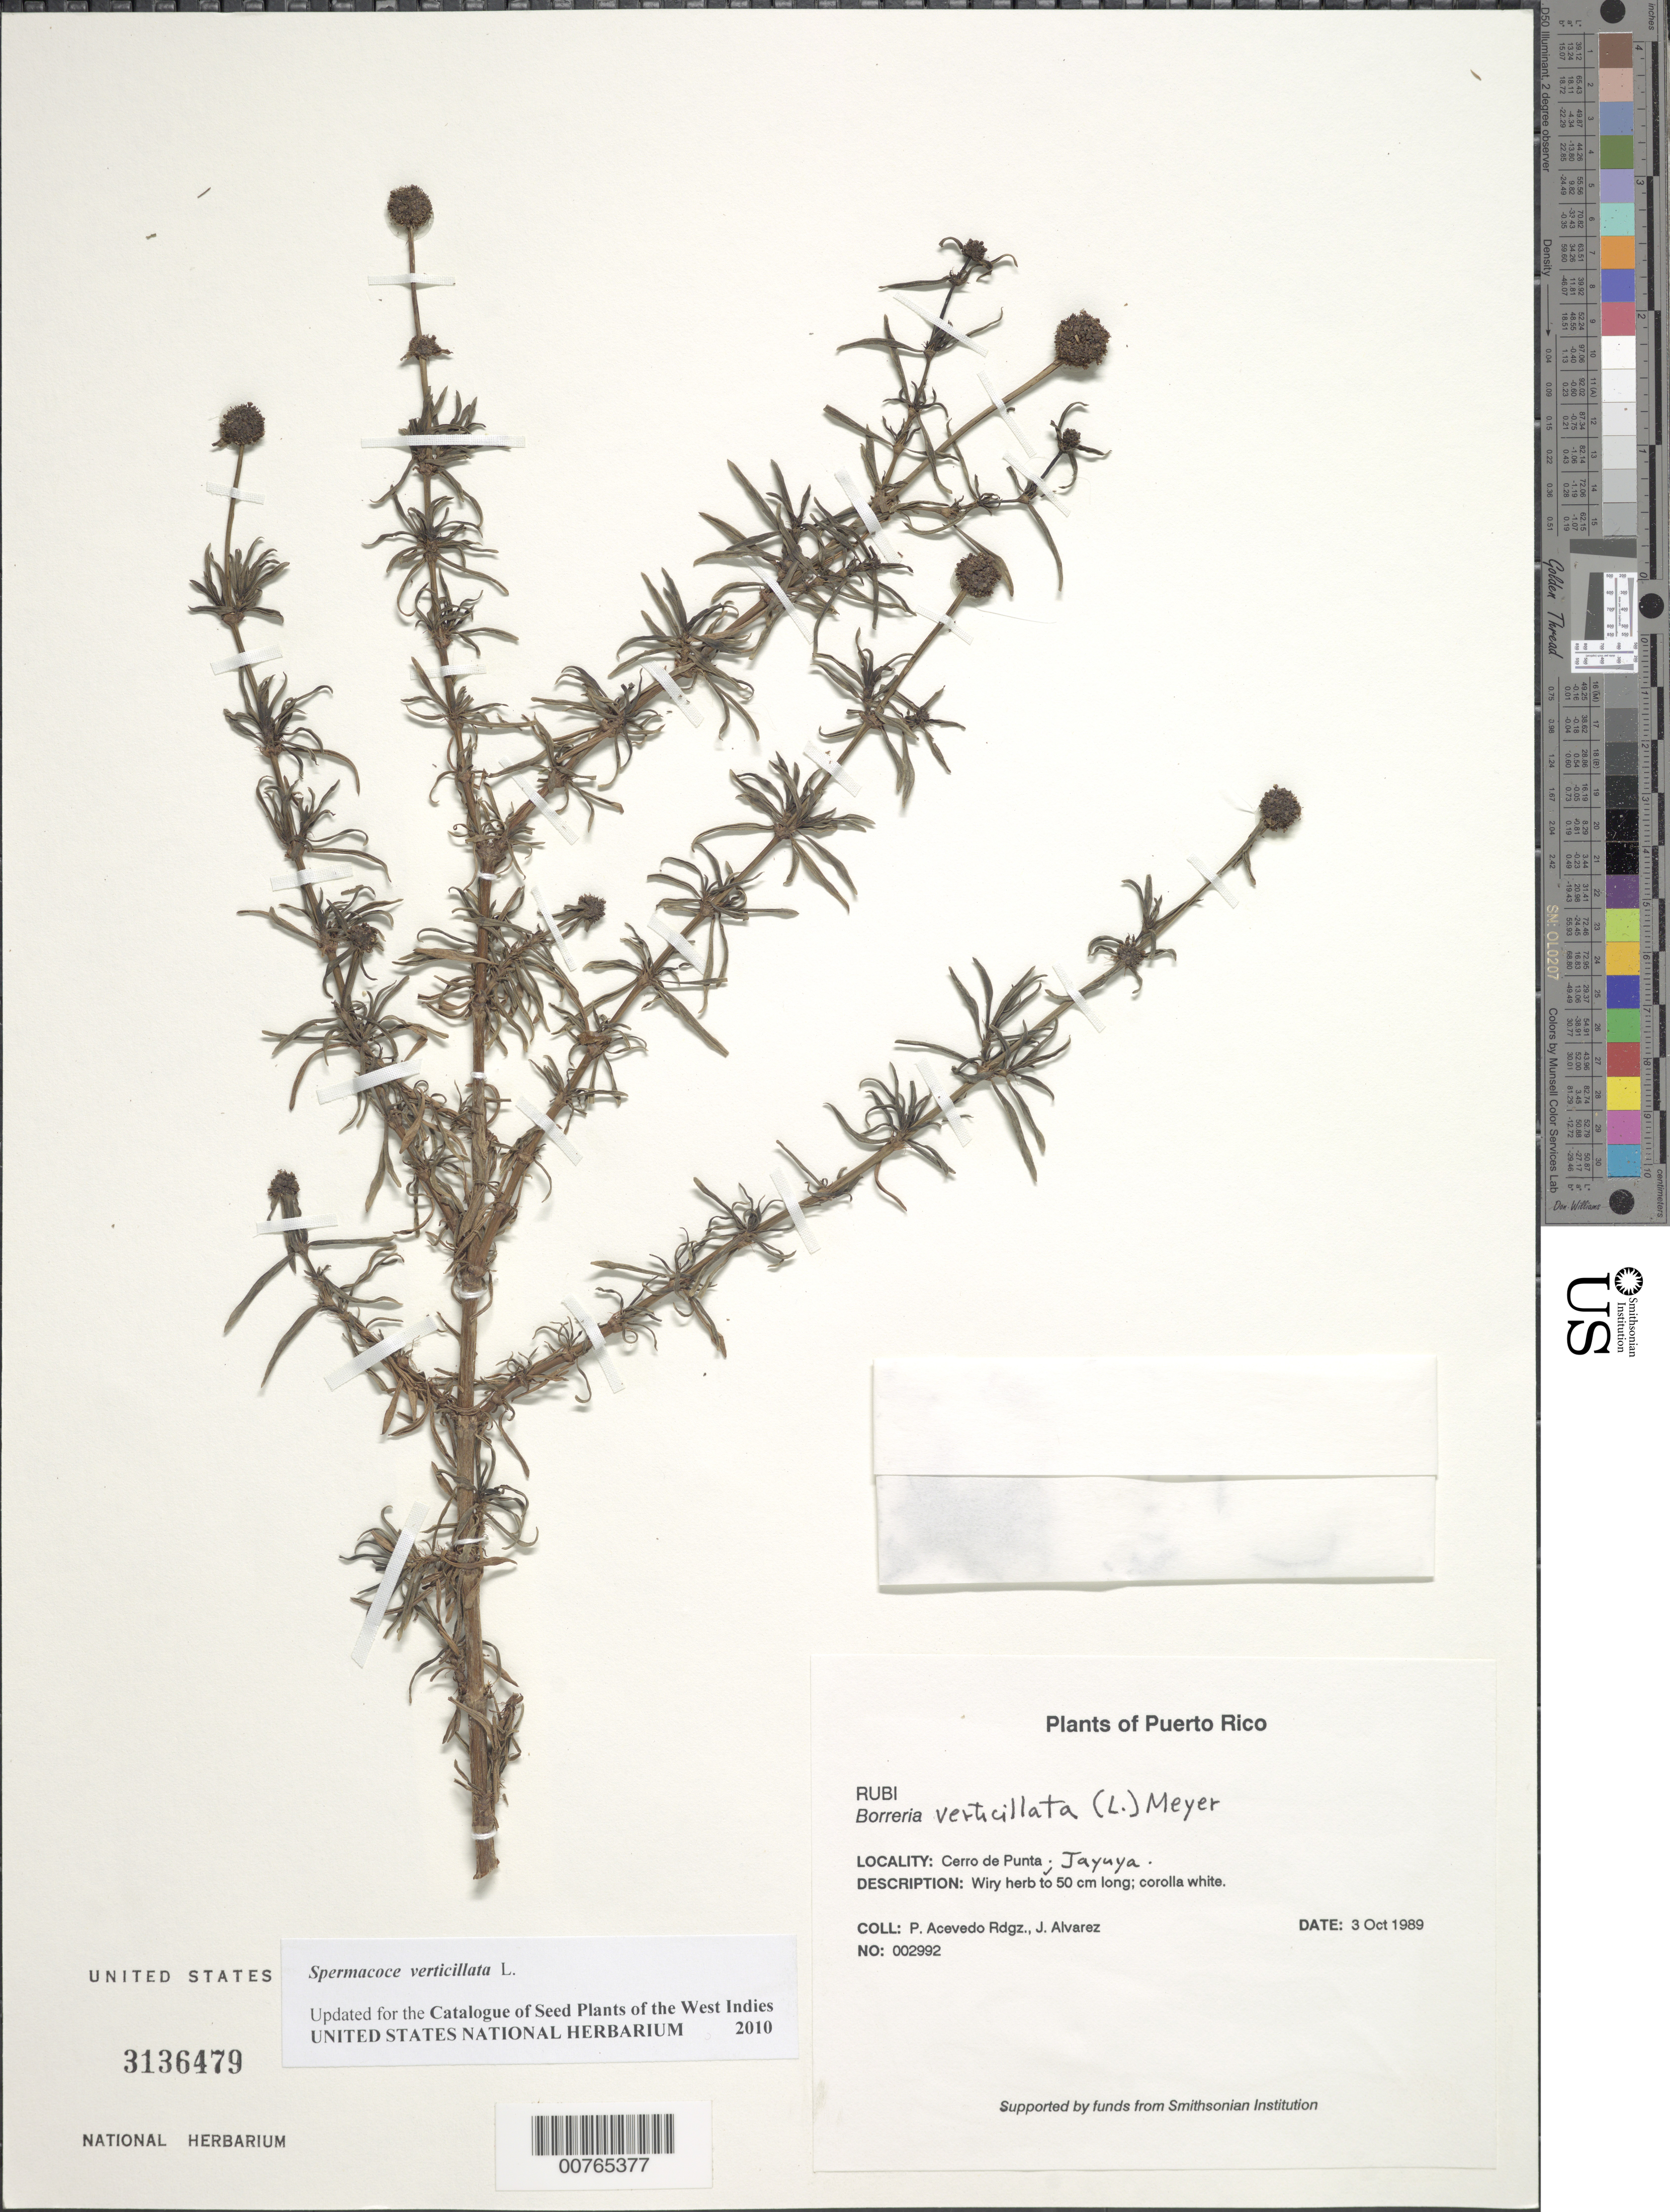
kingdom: Plantae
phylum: Tracheophyta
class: Magnoliopsida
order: Gentianales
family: Rubiaceae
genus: Borreria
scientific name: Borreria verticillata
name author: (L.) G. Mey.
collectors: P. Acevedo-Rodr. & J. Alvarez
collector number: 2992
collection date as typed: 03 Oct 1989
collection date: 1989-10-03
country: Puerto Rico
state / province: Jayuya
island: Puerto Rico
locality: Jayuya; Cerro de Punta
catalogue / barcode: US 3136479